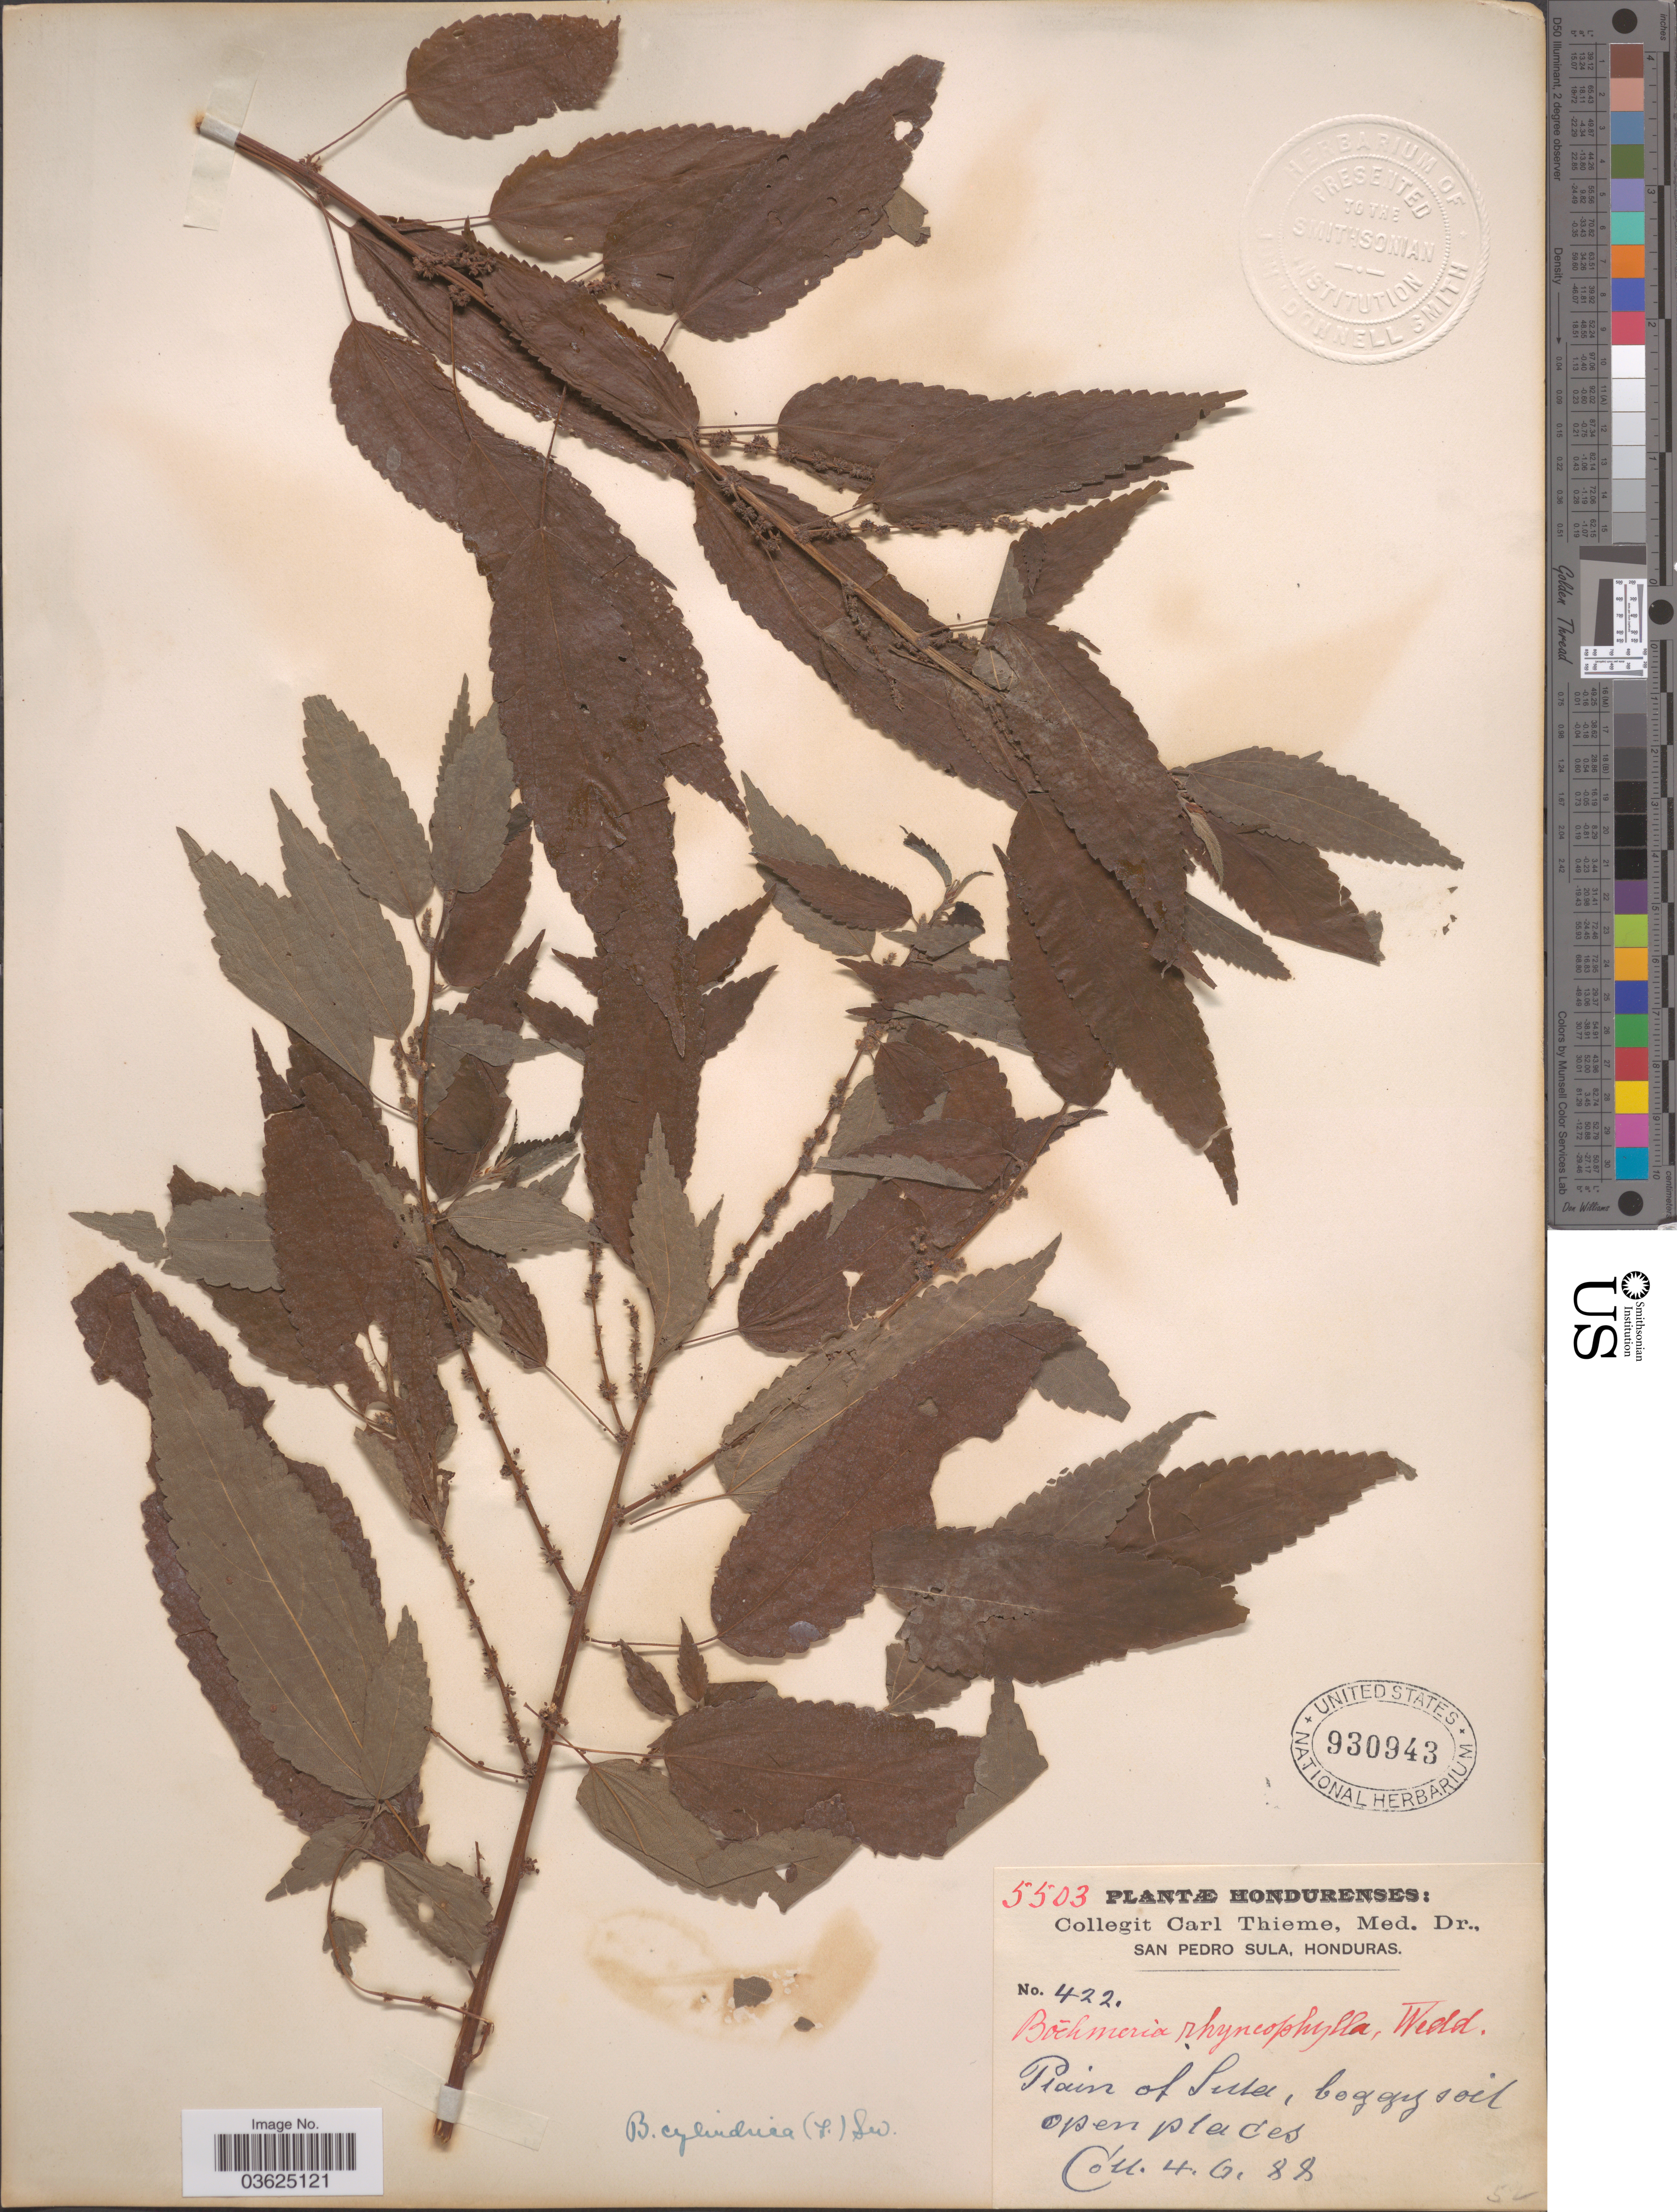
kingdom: Plantae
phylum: Tracheophyta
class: Magnoliopsida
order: Rosales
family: Urticaceae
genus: Boehmeria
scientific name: Boehmeria cylindrica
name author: (L.) Sw.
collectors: C. Thieme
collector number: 422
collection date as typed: Transcribed d/m/y: 4/6/88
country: Honduras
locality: Plain of Sula, boggy soil open places.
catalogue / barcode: US 930943